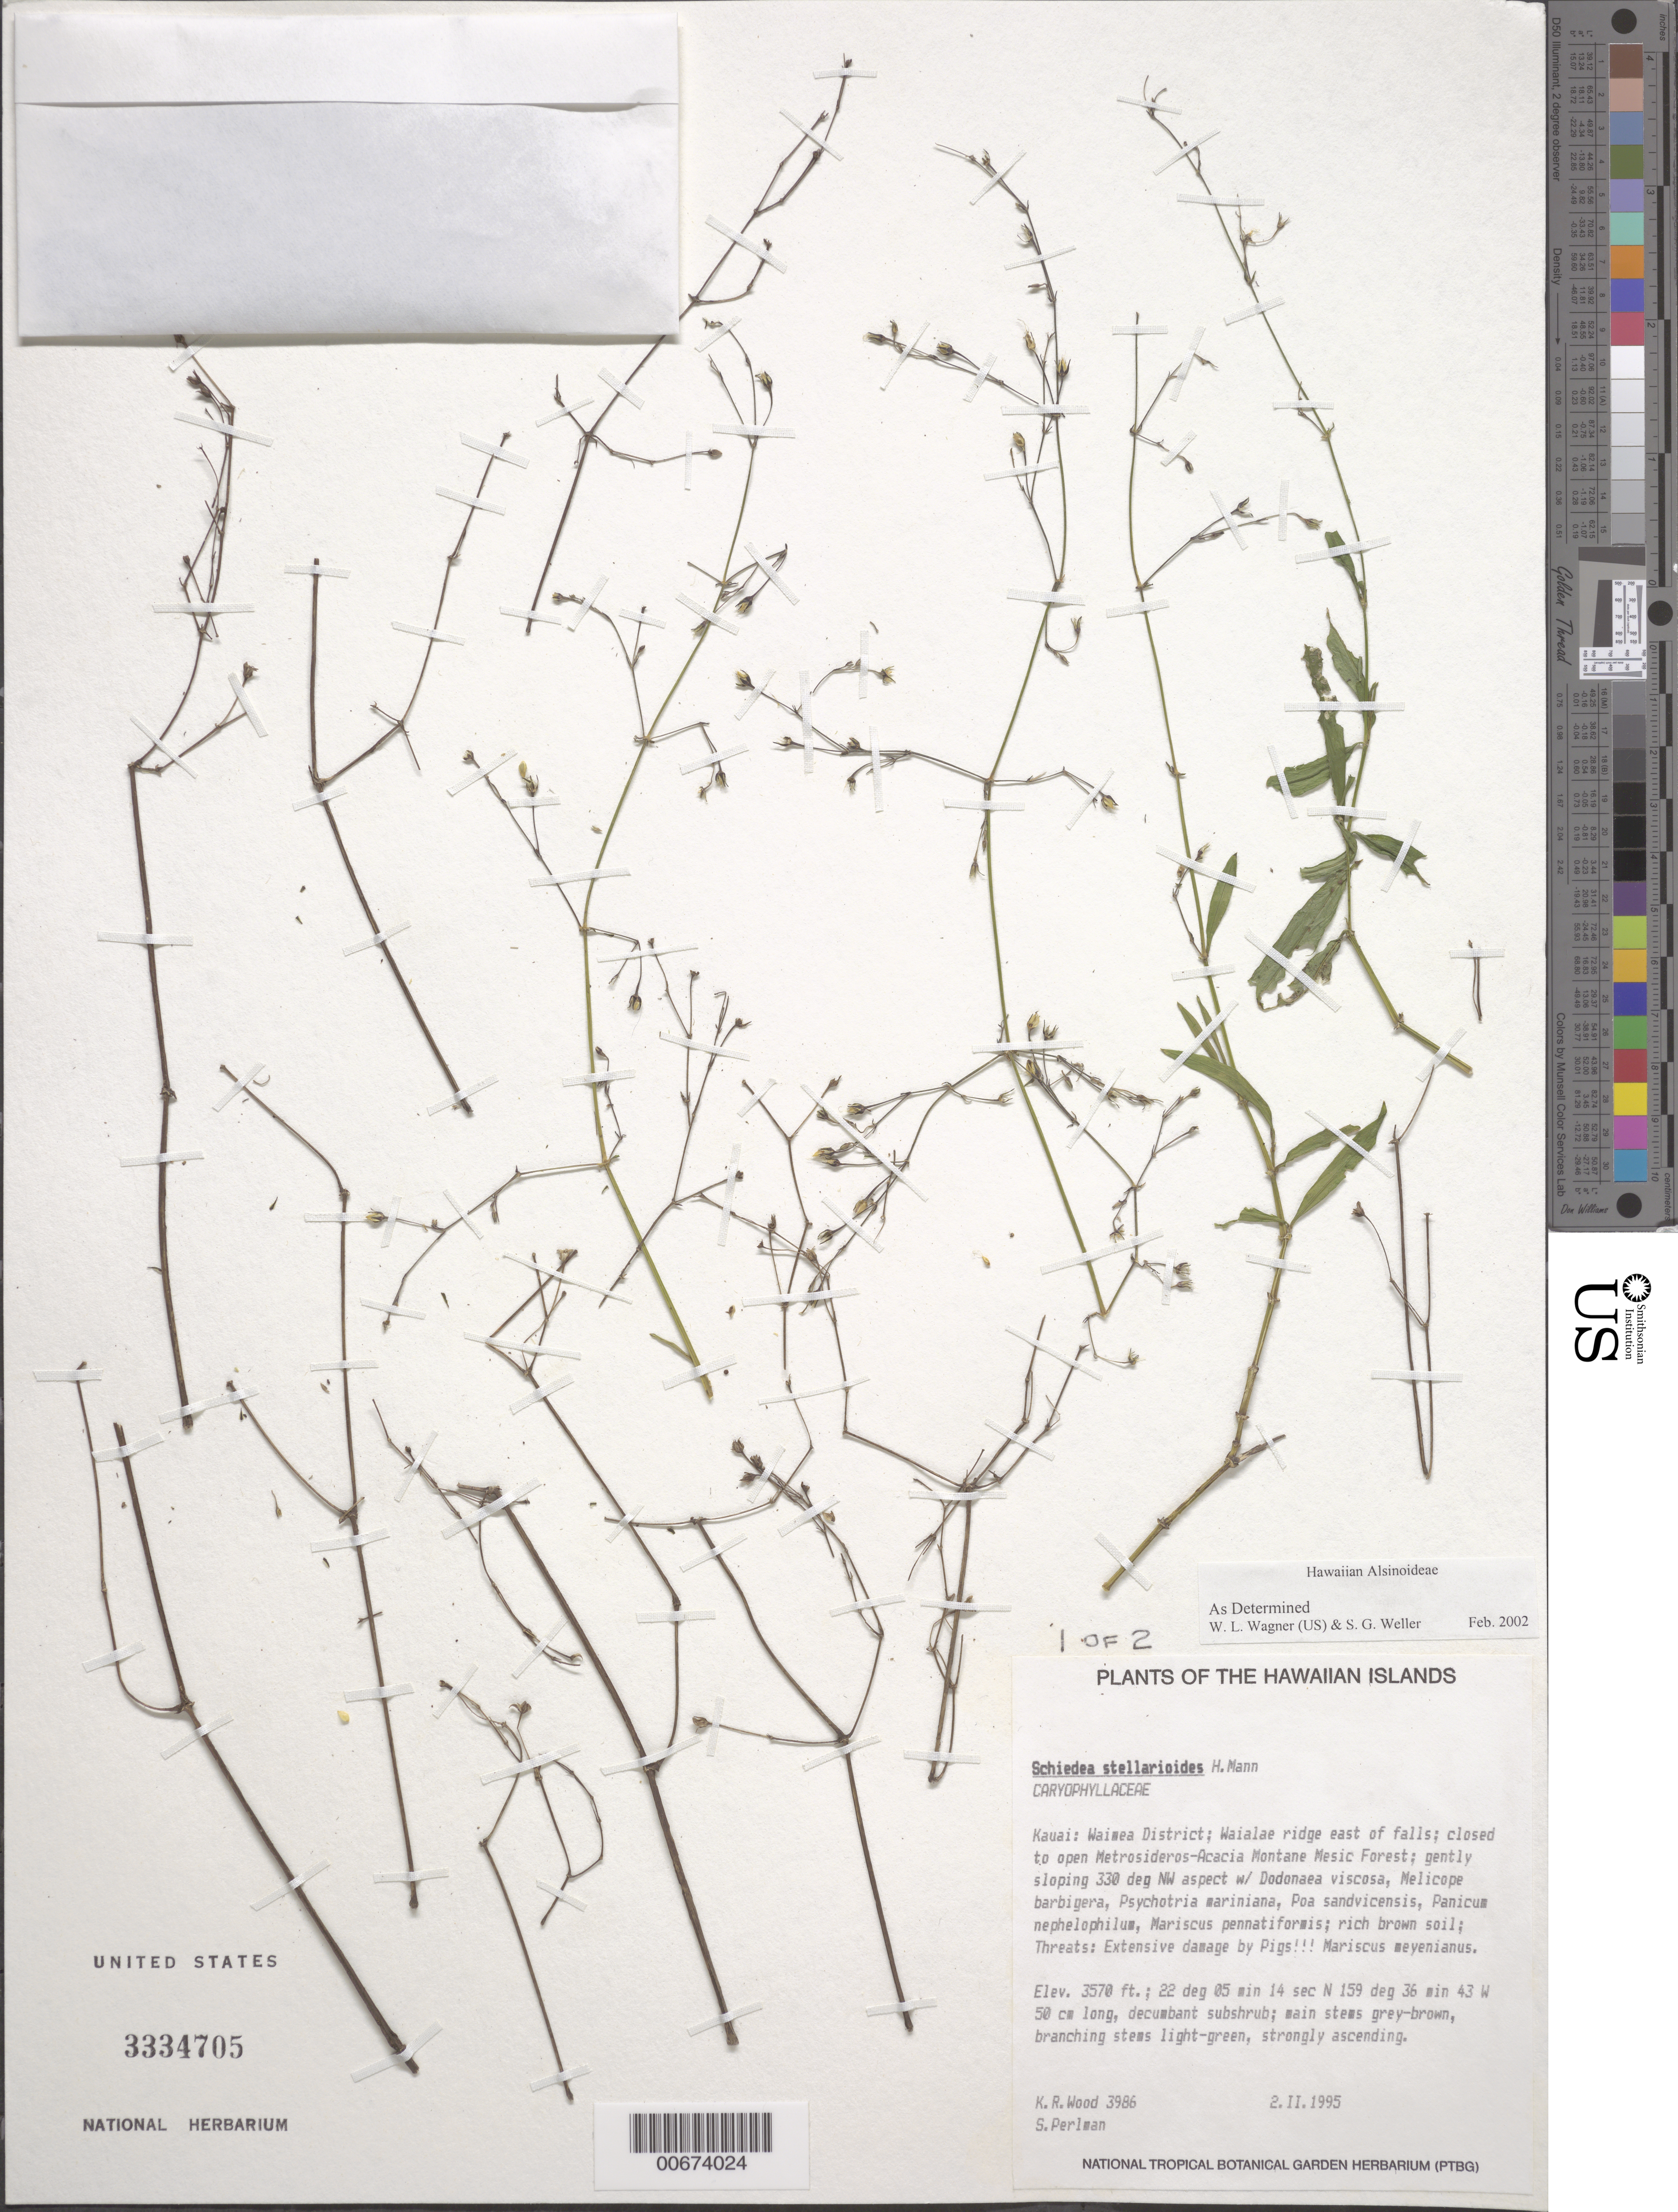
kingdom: Plantae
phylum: Tracheophyta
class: Magnoliopsida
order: Caryophyllales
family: Caryophyllaceae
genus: Schiedea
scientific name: Schiedea stellarioides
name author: H. Mann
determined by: Wagner, W. L.; Weller, Stephen G.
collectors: K. R. Wood & S. P. Perlman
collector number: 3986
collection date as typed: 2 Feb 1995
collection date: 1995-02-02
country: United States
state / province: Hawaii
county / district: Kauai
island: Kaua'i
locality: Waimea District, Waialae ridge E of falls.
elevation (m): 1088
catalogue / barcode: US 3334705